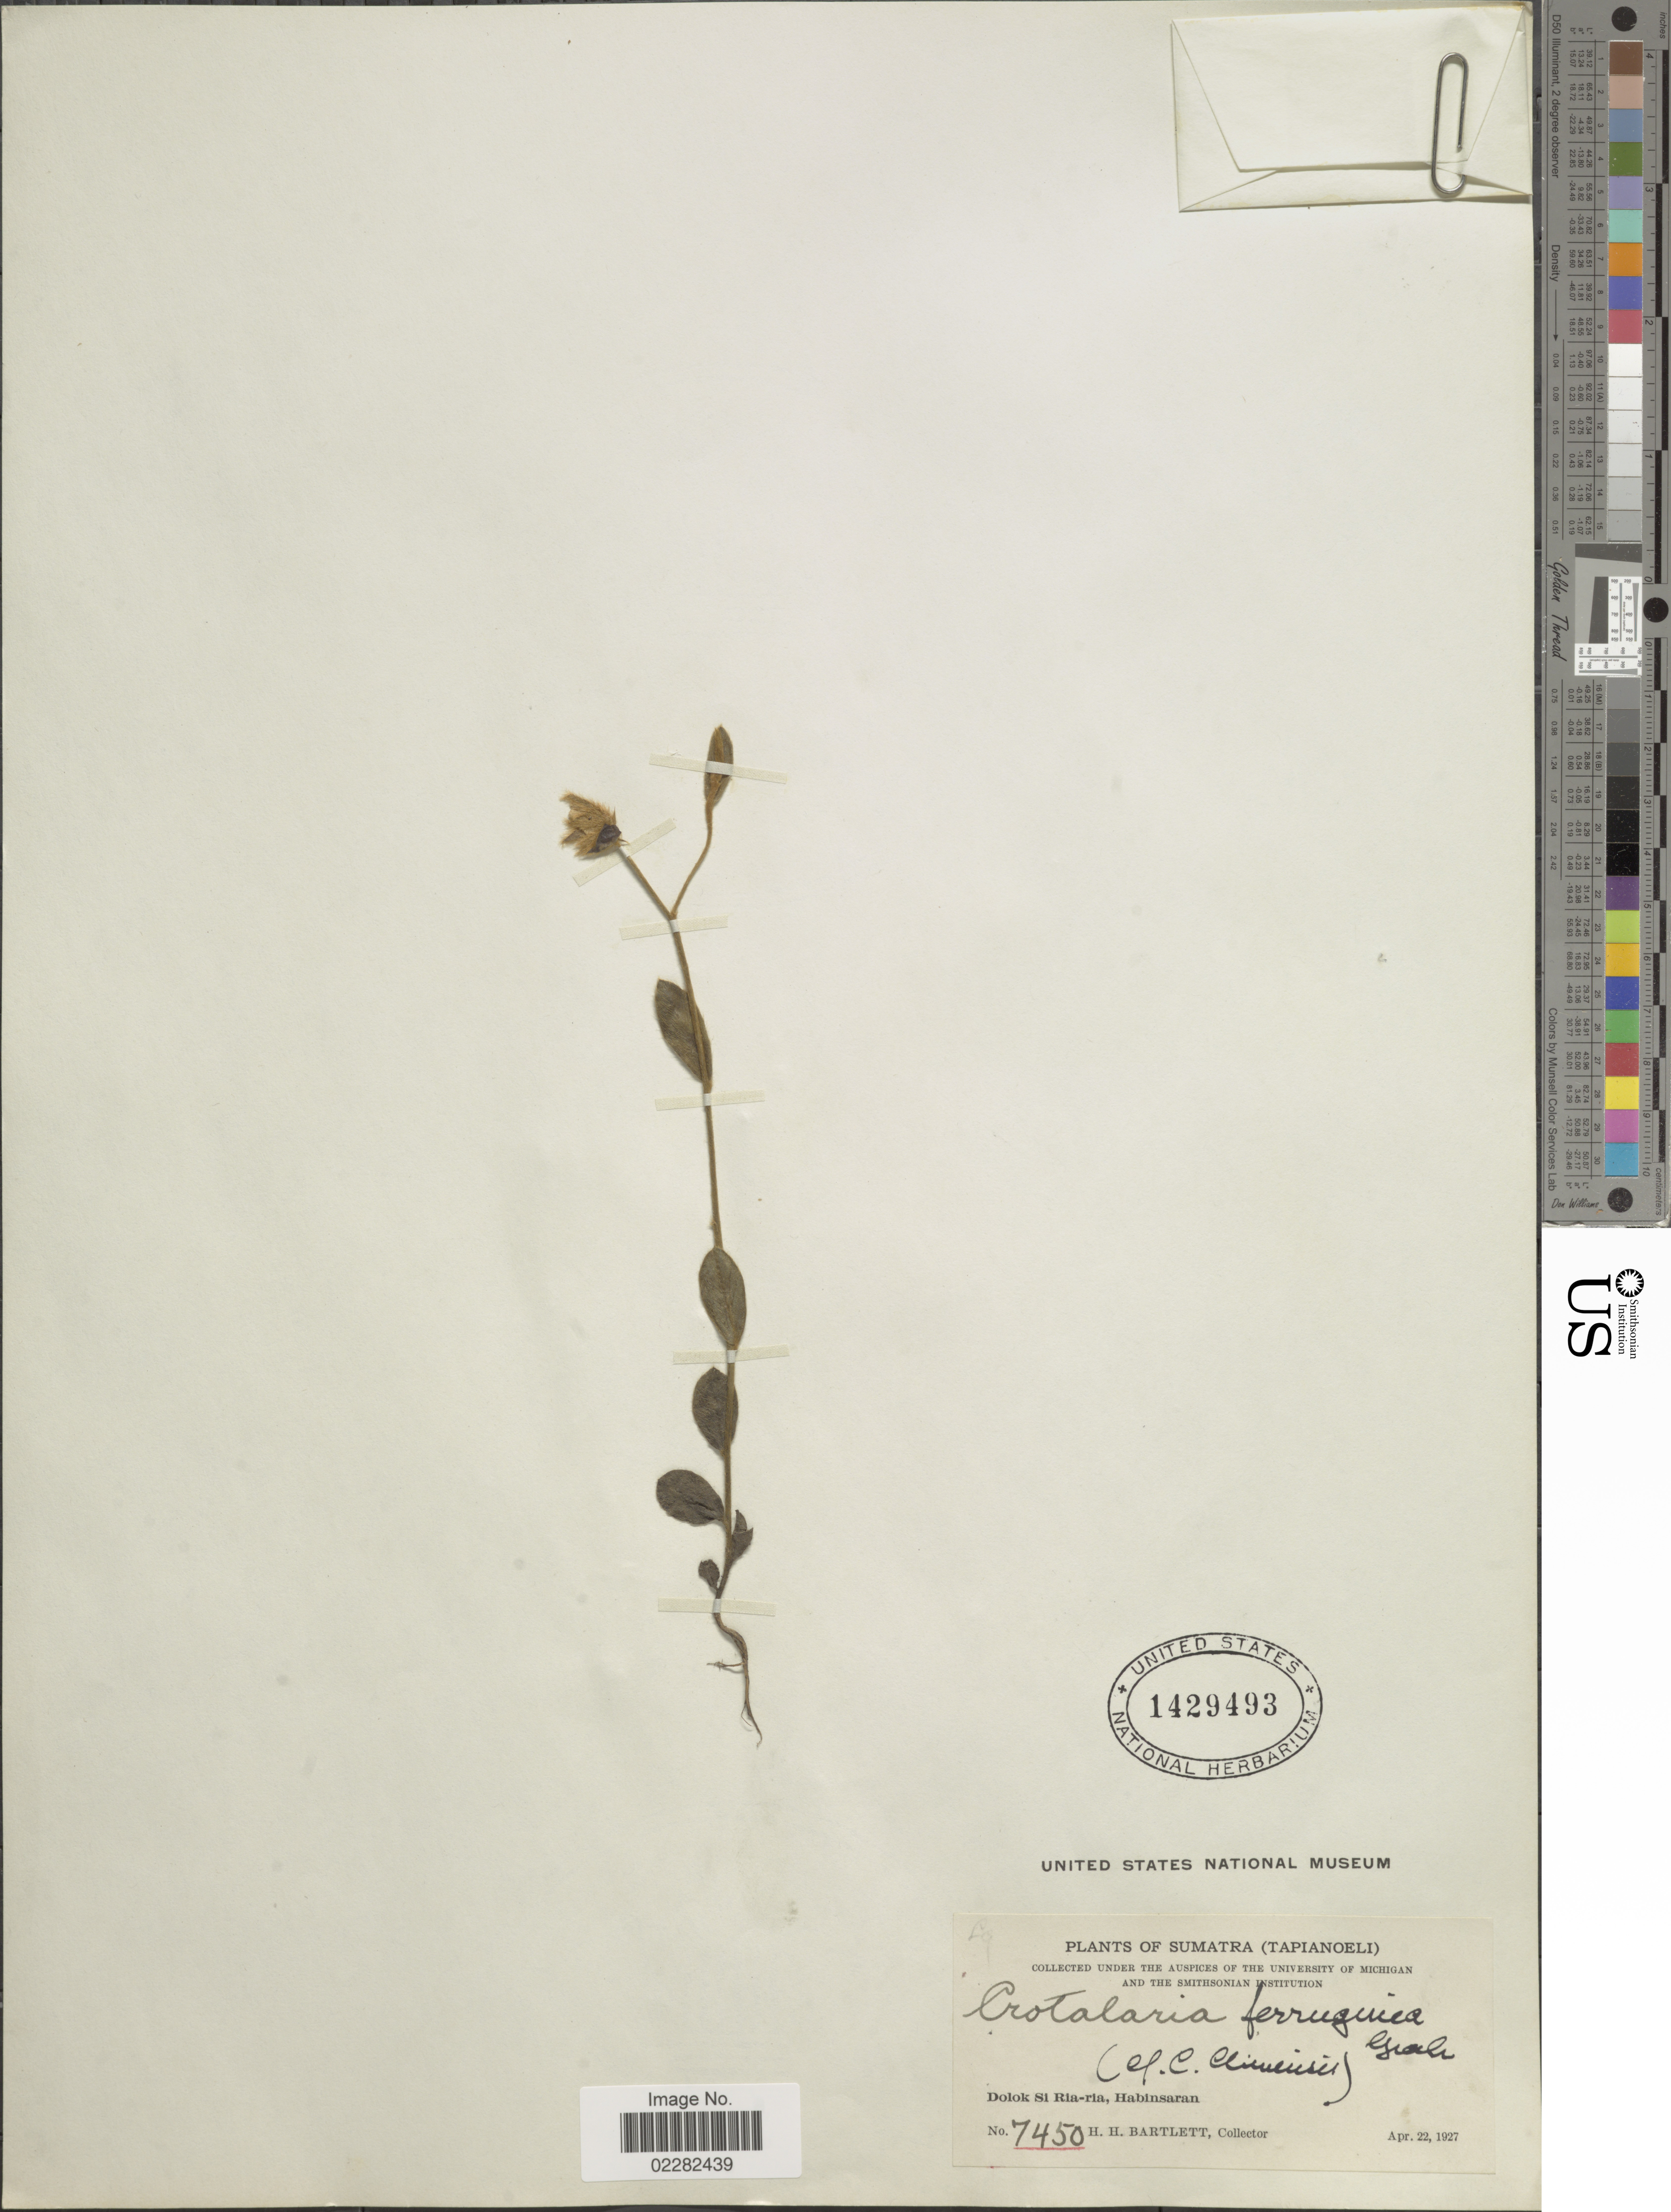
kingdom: Plantae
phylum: Tracheophyta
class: Magnoliopsida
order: Fabales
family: Fabaceae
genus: Crotalaria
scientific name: Crotalaria lejoloba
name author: Bartl.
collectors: H. H. Bartlett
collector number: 7450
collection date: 1927-04-22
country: Indonesia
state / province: Sumatra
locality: (Tapianoeli) Dolok Si Ra-ria, Habinsaran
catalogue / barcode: US 1429493